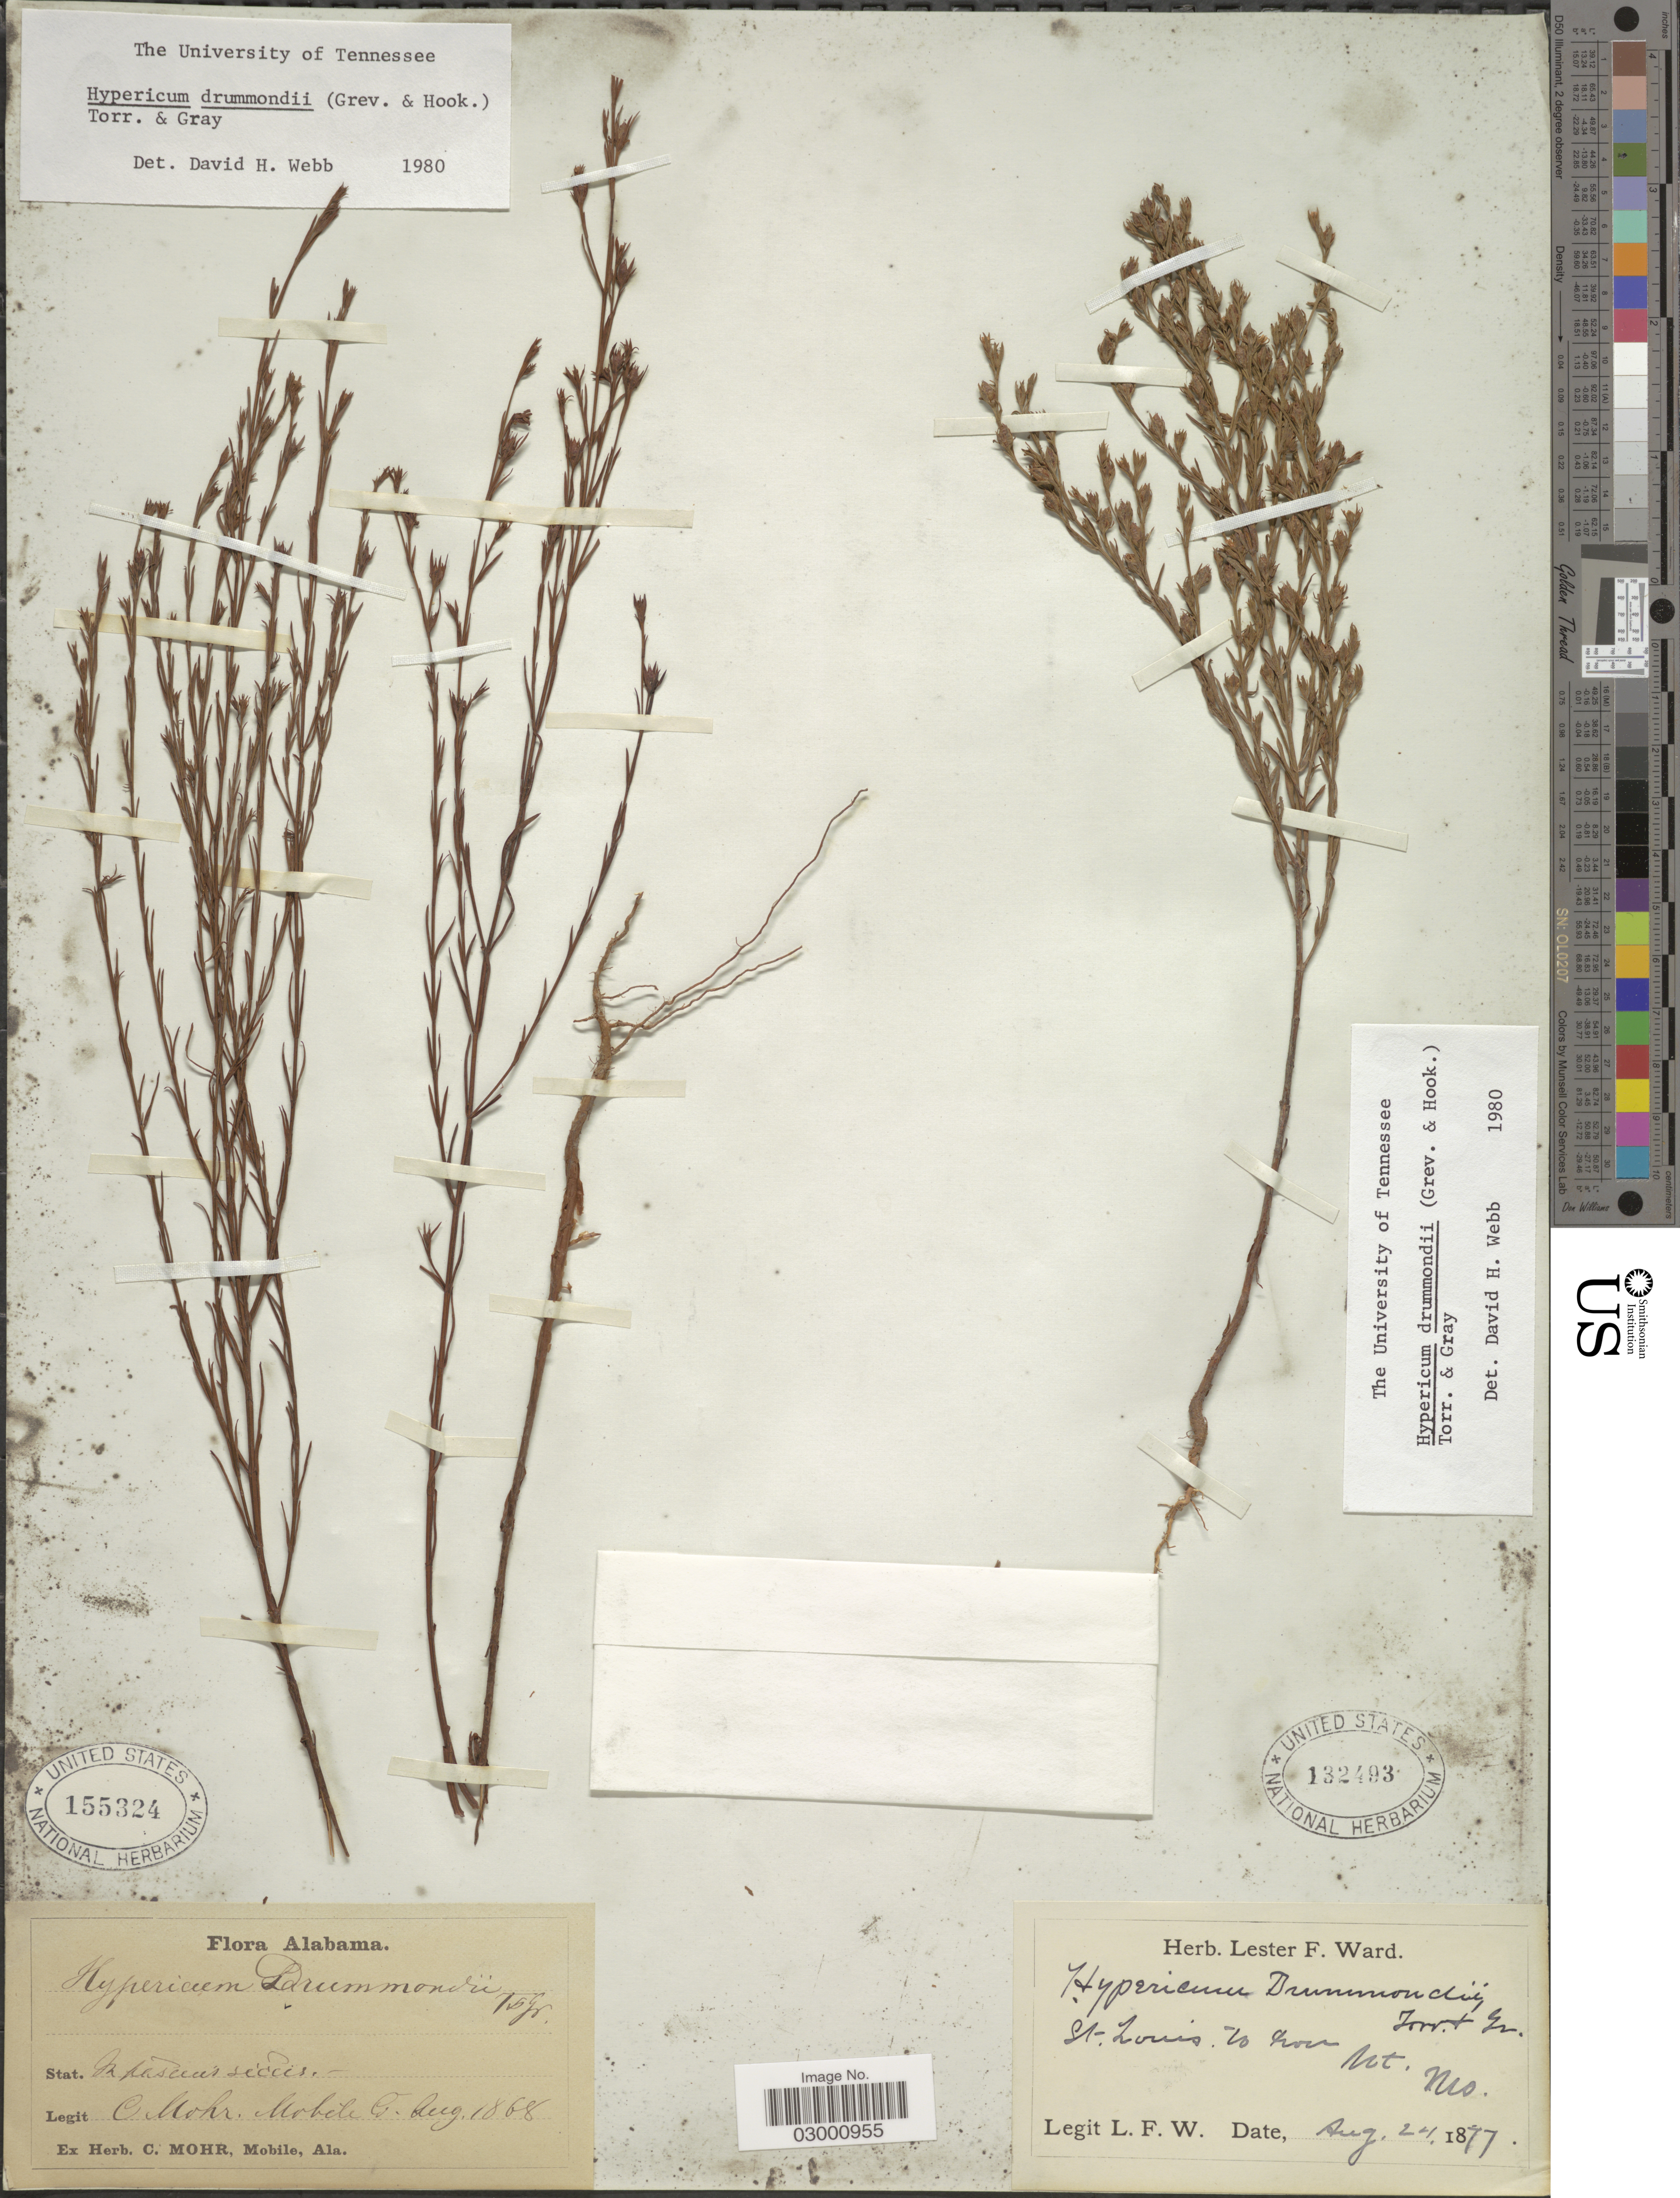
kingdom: Plantae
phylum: Tracheophyta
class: Magnoliopsida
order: Malpighiales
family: Hypericaceae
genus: Hypericum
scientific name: Hypericum drummondii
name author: (Grev. & Hook.) Torr. & A. Gray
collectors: L. F. Ward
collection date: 1877-08-24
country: United States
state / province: Missouri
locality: St. Louis to Iron Mt.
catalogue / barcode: US 132493-2